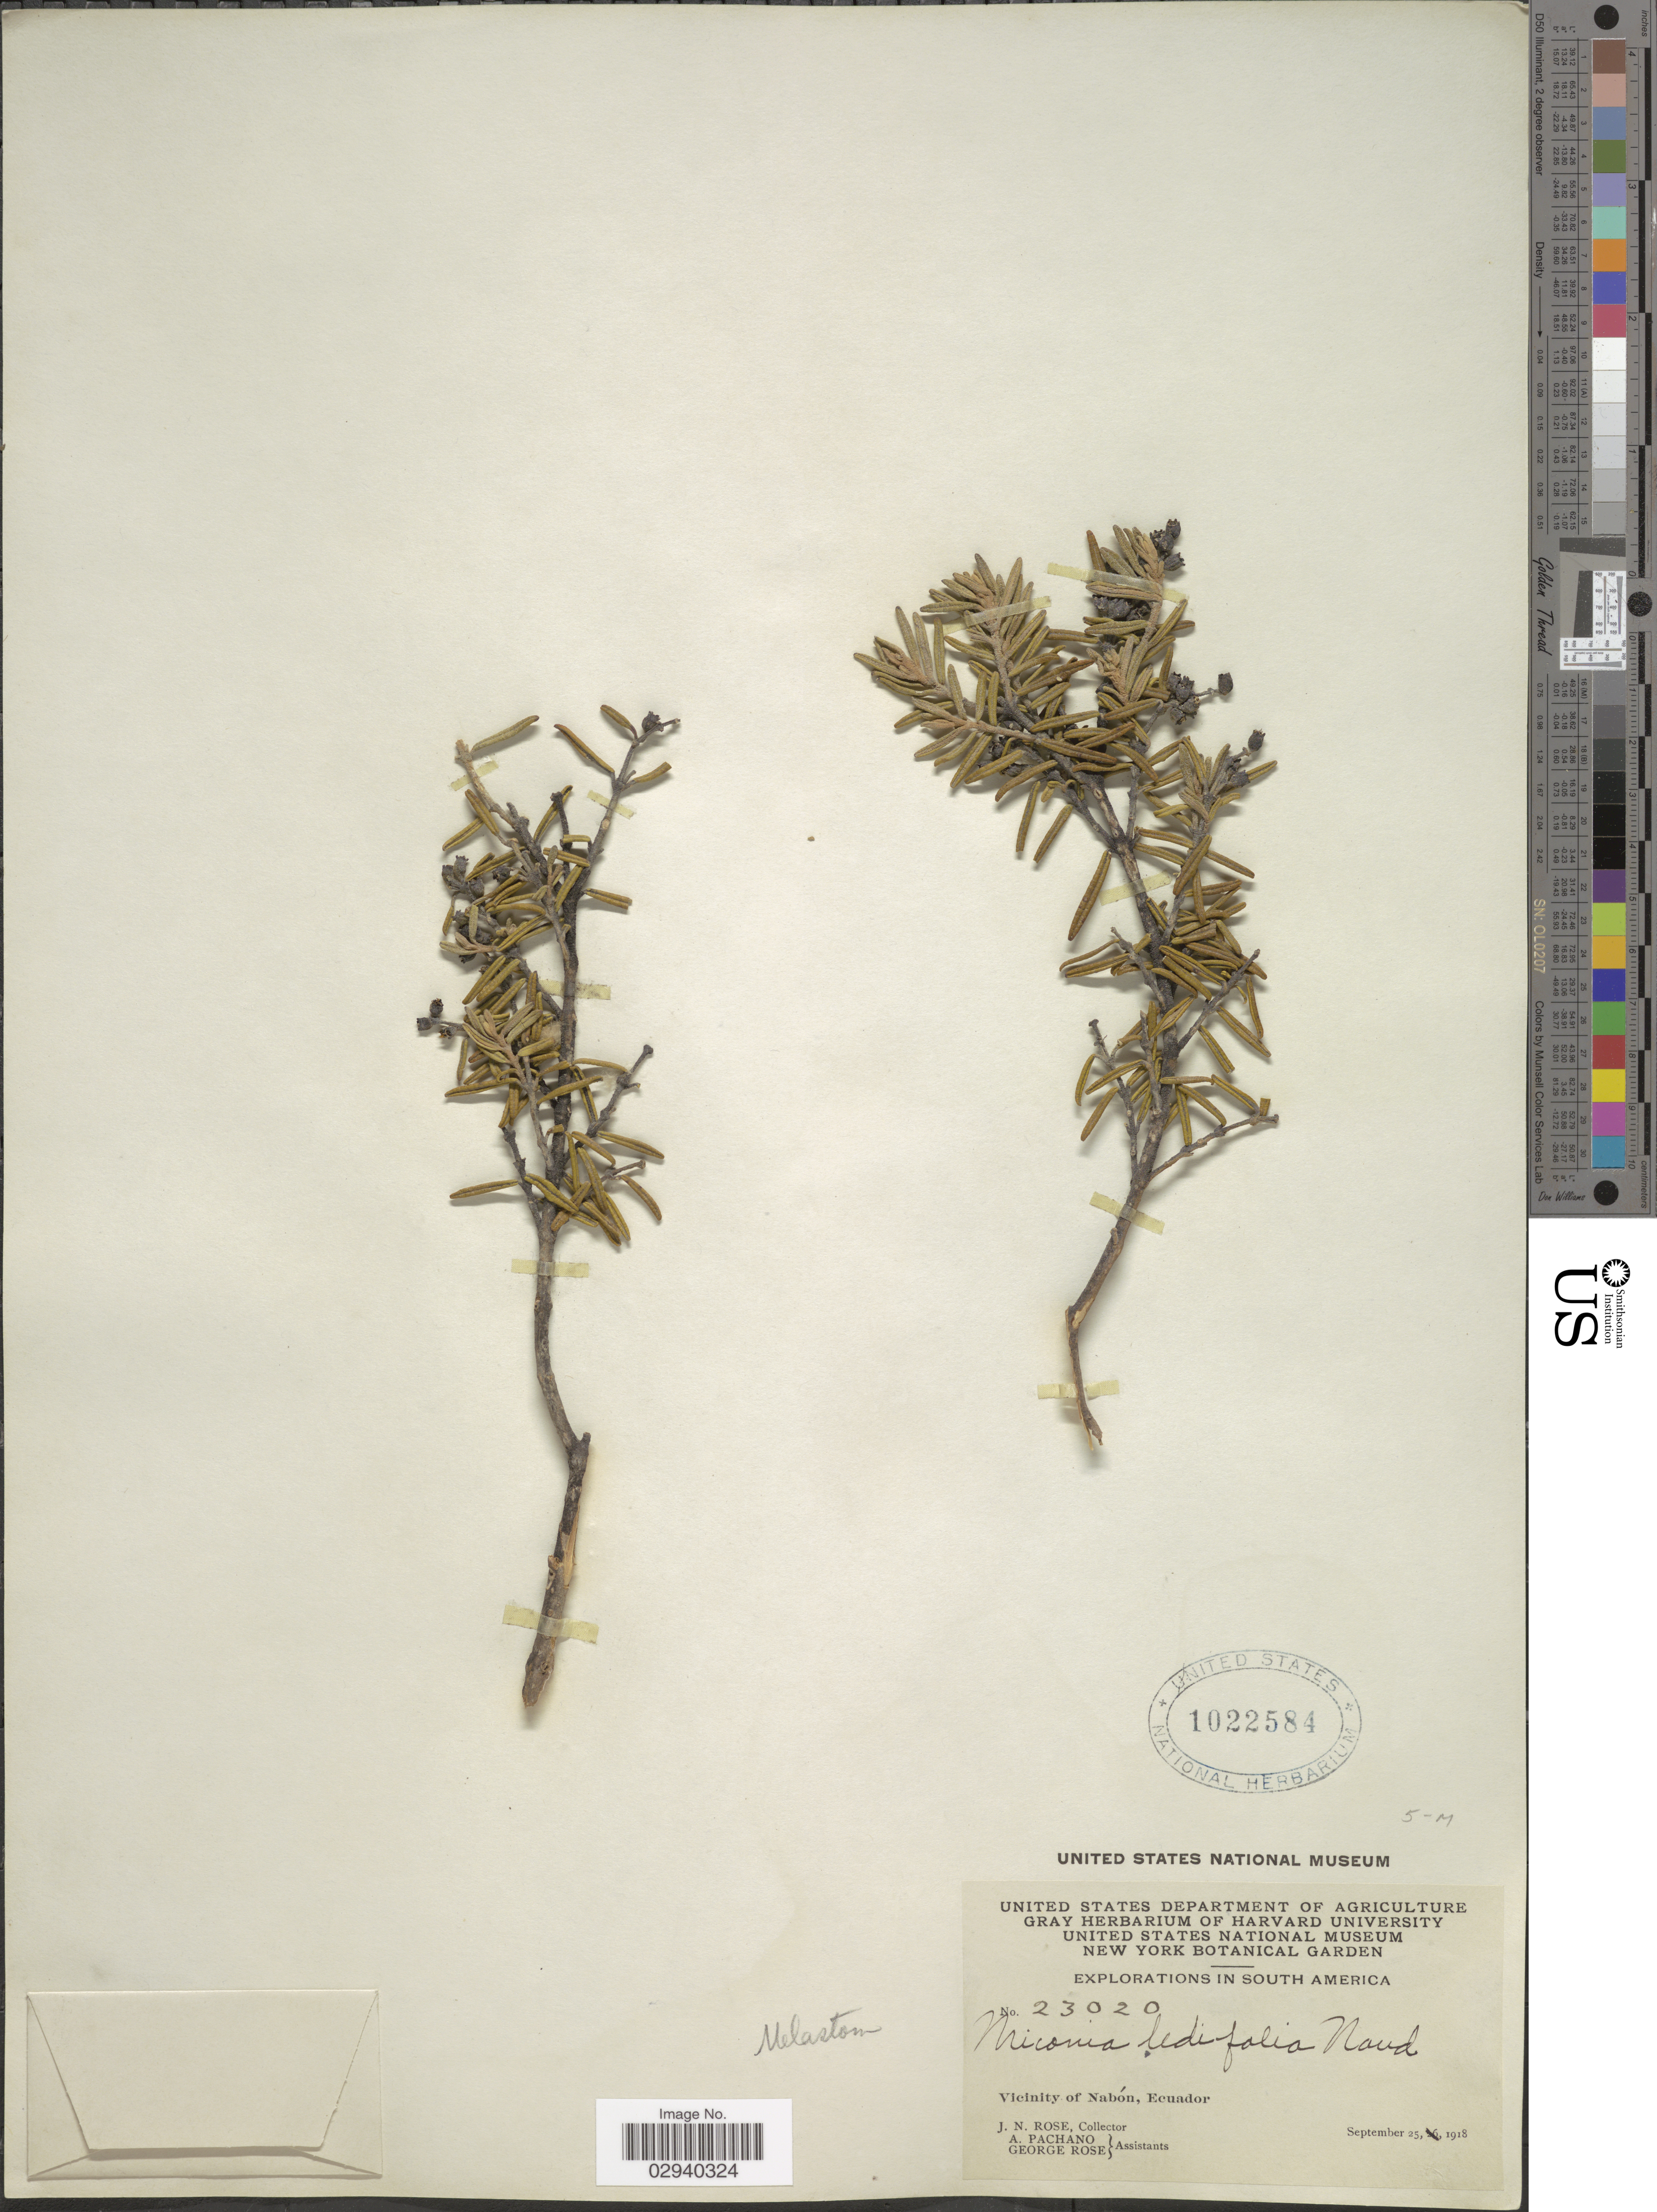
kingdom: Plantae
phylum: Tracheophyta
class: Magnoliopsida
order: Myrtales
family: Melastomataceae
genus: Miconia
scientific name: Miconia ledifolia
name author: (DC.) Naudin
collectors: J. N. Rose, A. Pachano & G. Rose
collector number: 23020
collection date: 1918-09-25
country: Ecuador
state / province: Azuay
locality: Vicinity of Nabón.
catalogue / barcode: US 1022584